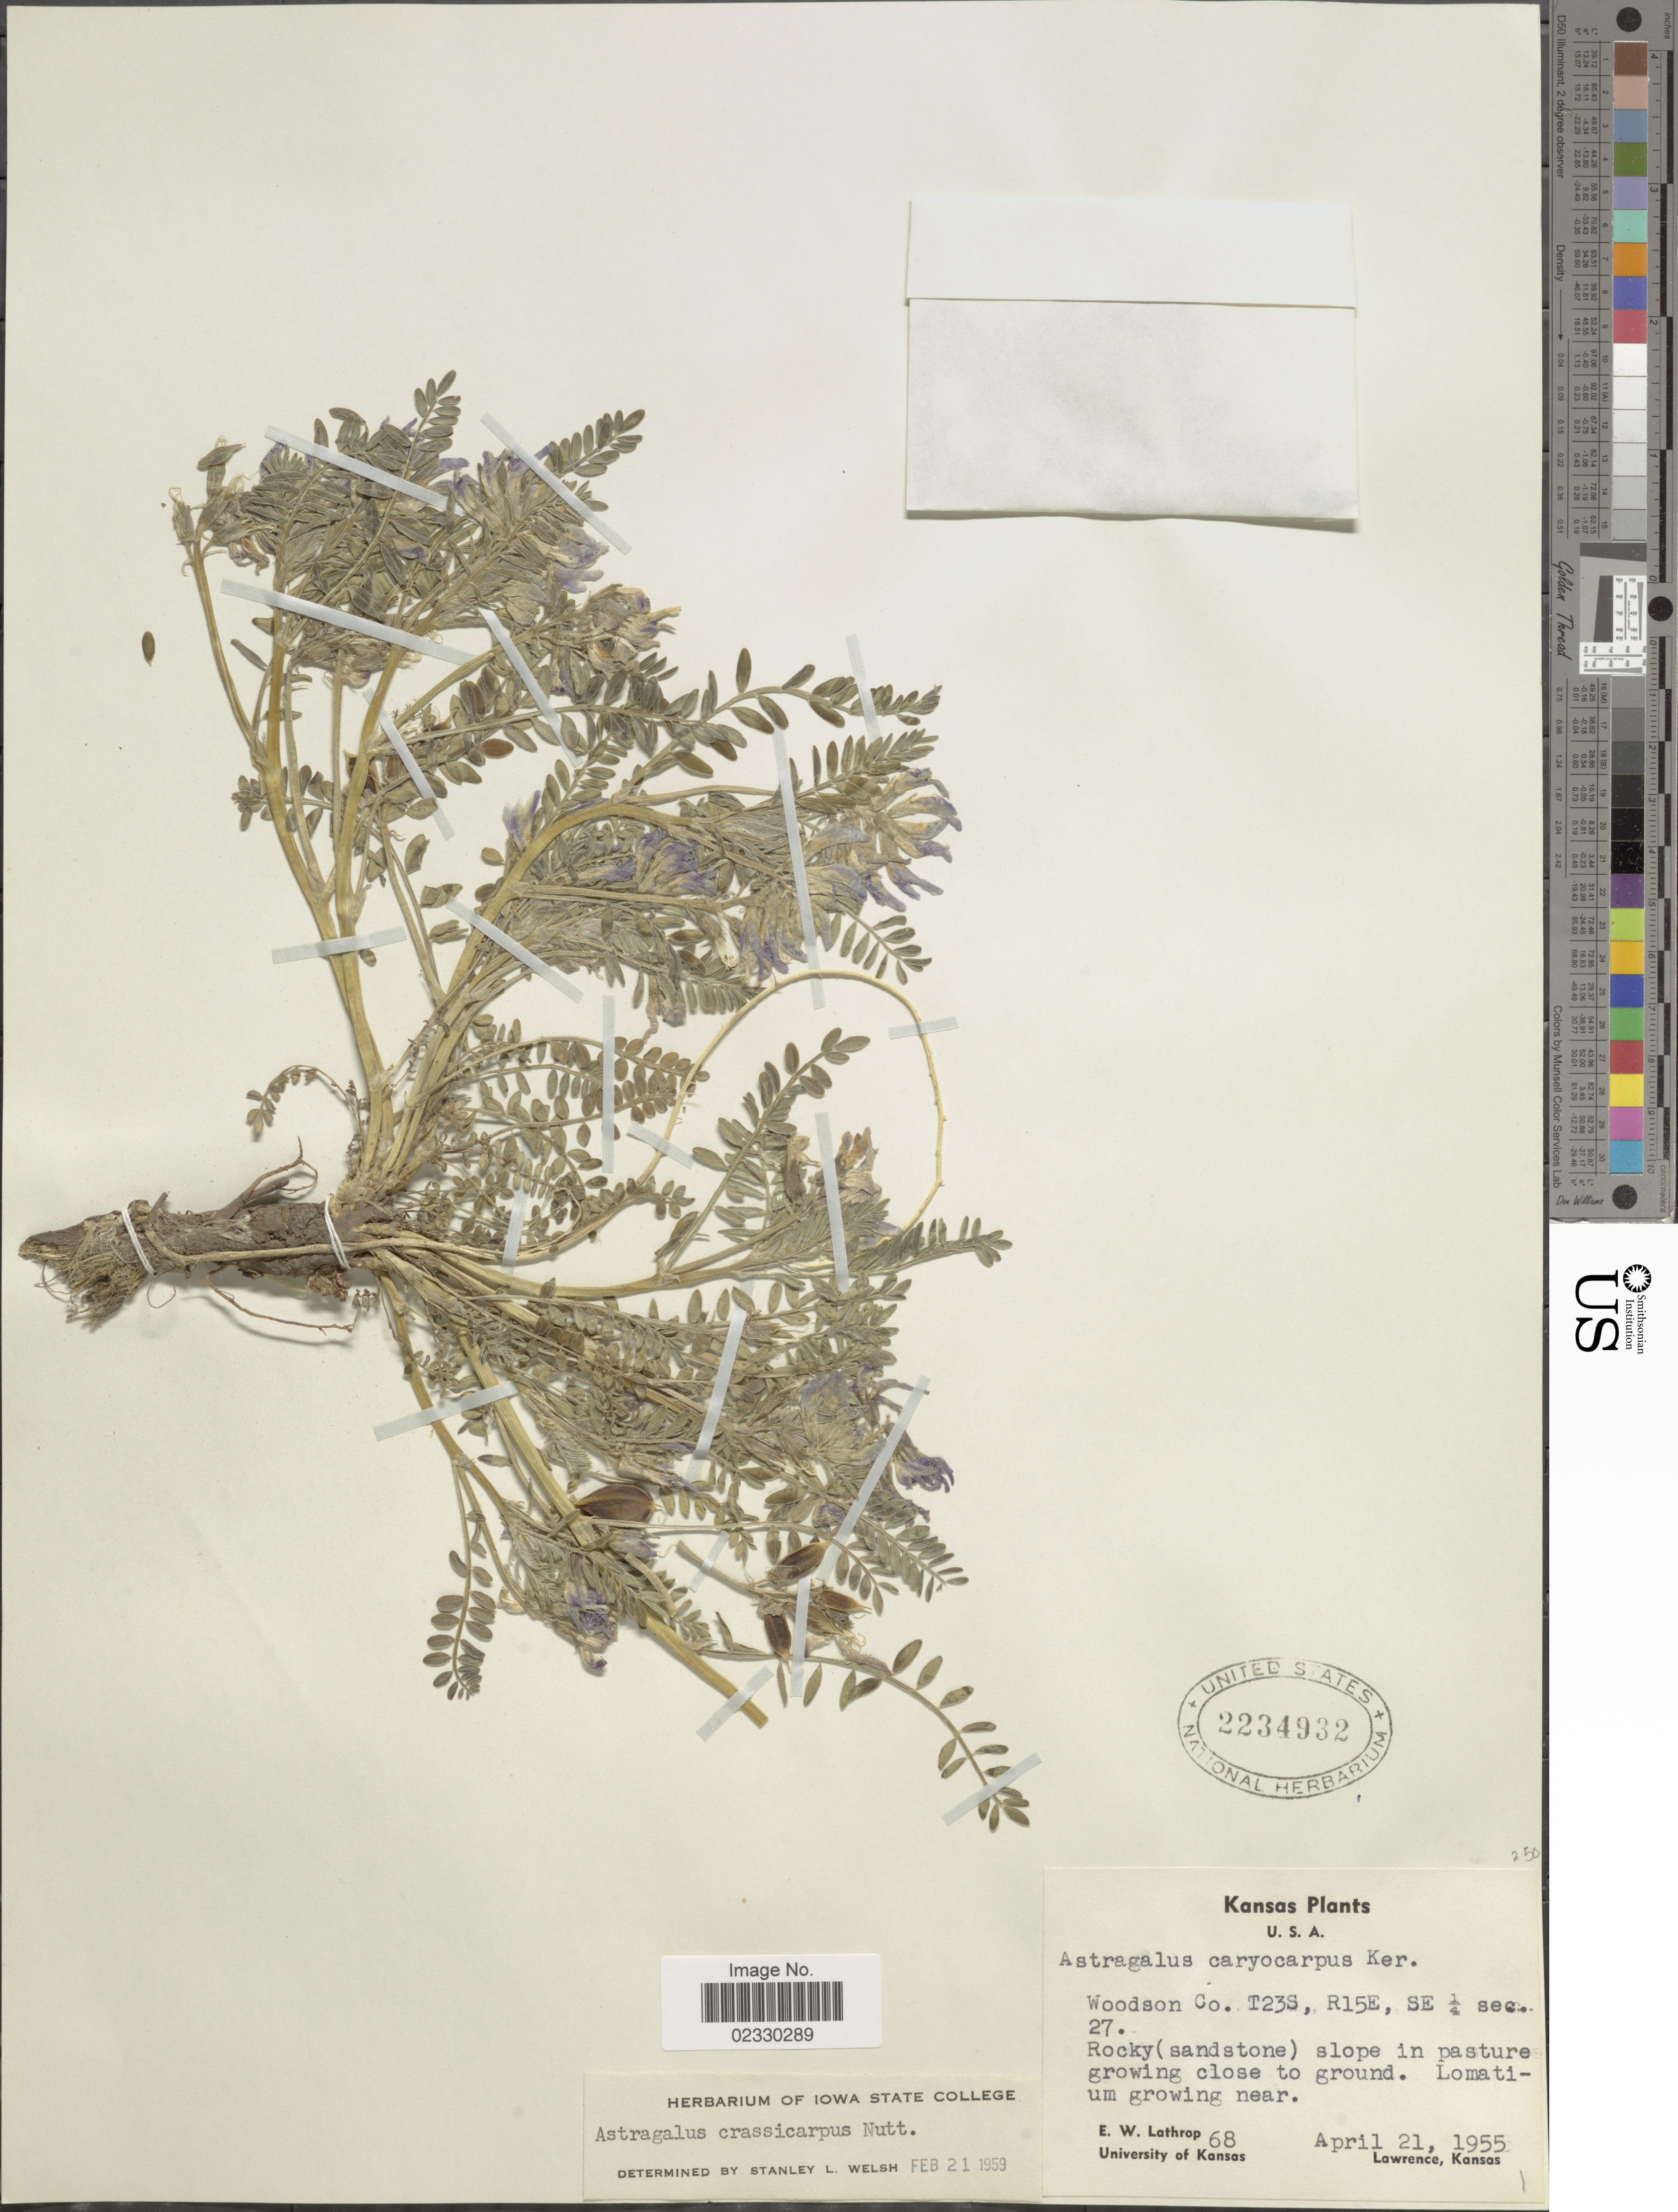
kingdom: Plantae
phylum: Tracheophyta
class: Magnoliopsida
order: Fabales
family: Fabaceae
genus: Astragalus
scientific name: Astragalus crassicarpus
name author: Nutt.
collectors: E. W. Lathrop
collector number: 68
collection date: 1955-04-21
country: United States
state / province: Kansas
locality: Woodson Co., T23S, R15E, SE 1/4 sec. 27, rocky (sandstone) slope in pasture growing close to ground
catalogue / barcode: US 2234932